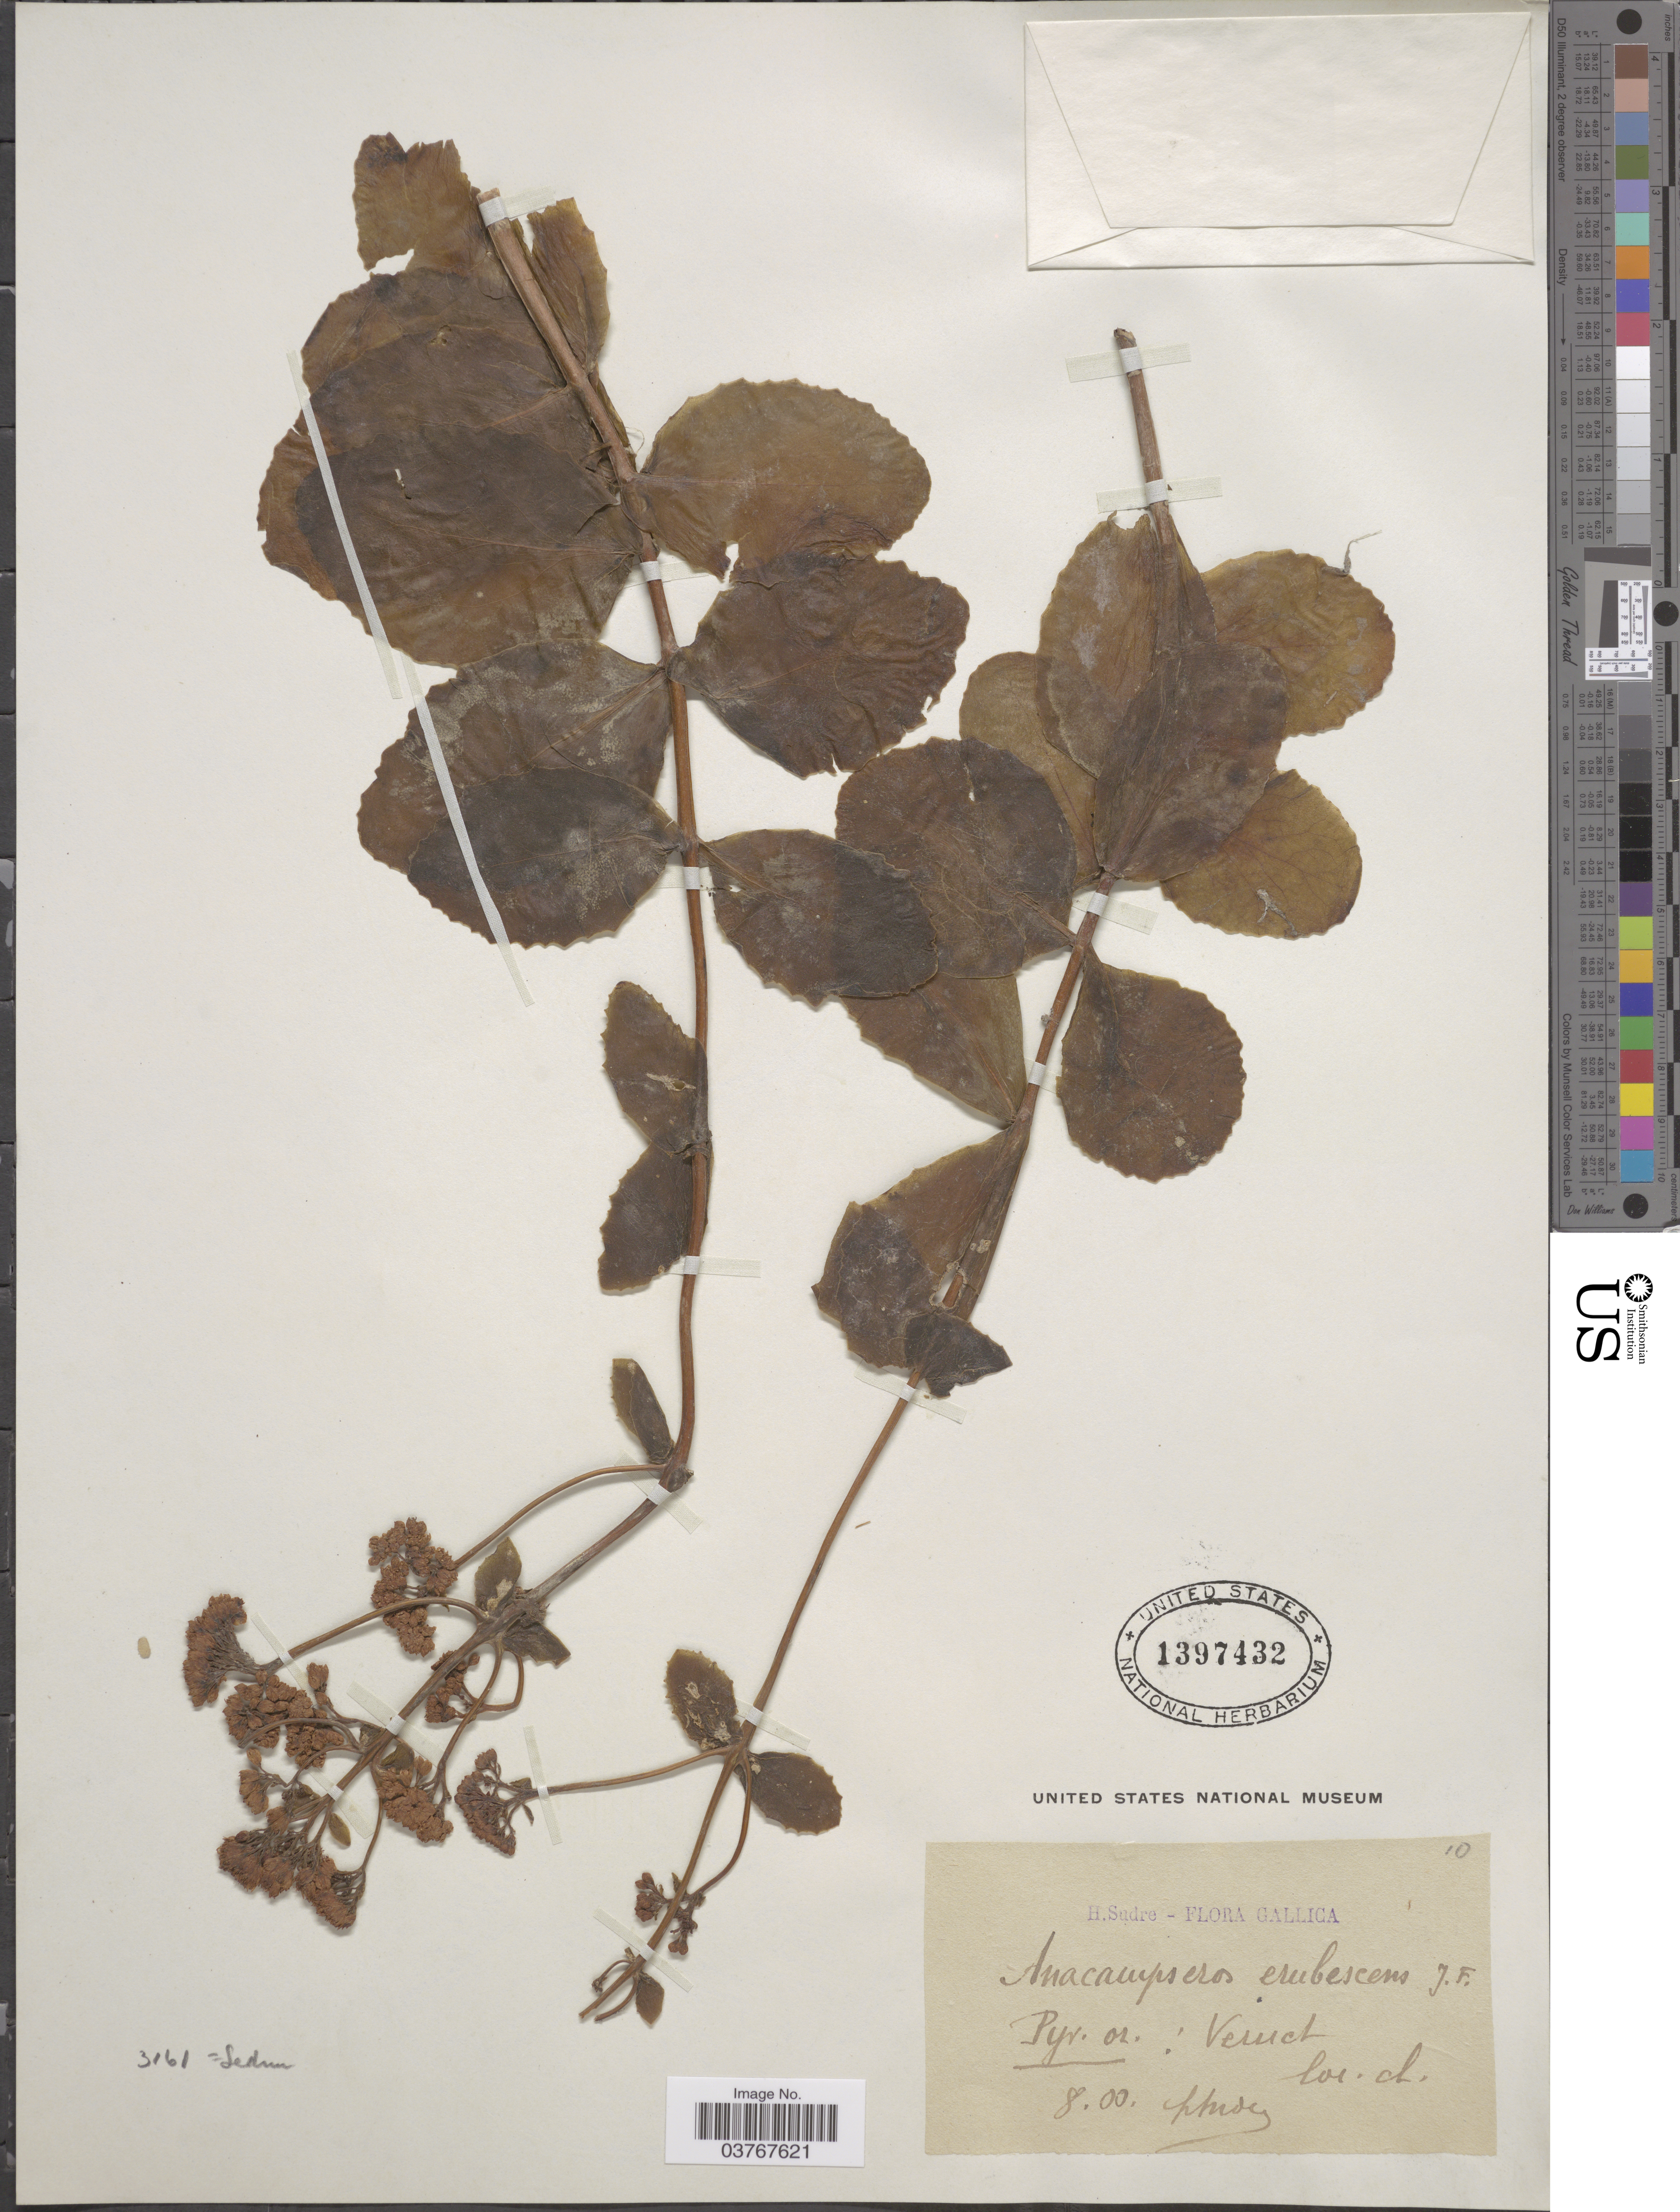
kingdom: Plantae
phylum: Tracheophyta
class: Magnoliopsida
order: Saxifragales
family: Crassulaceae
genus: Sedum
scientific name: Sedum erubescens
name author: Sennen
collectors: H. Sudre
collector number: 10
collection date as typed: Transcribed d/m/y: /8/0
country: France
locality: Gallica. Pyr. or.: Vernet.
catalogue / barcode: US 1397432